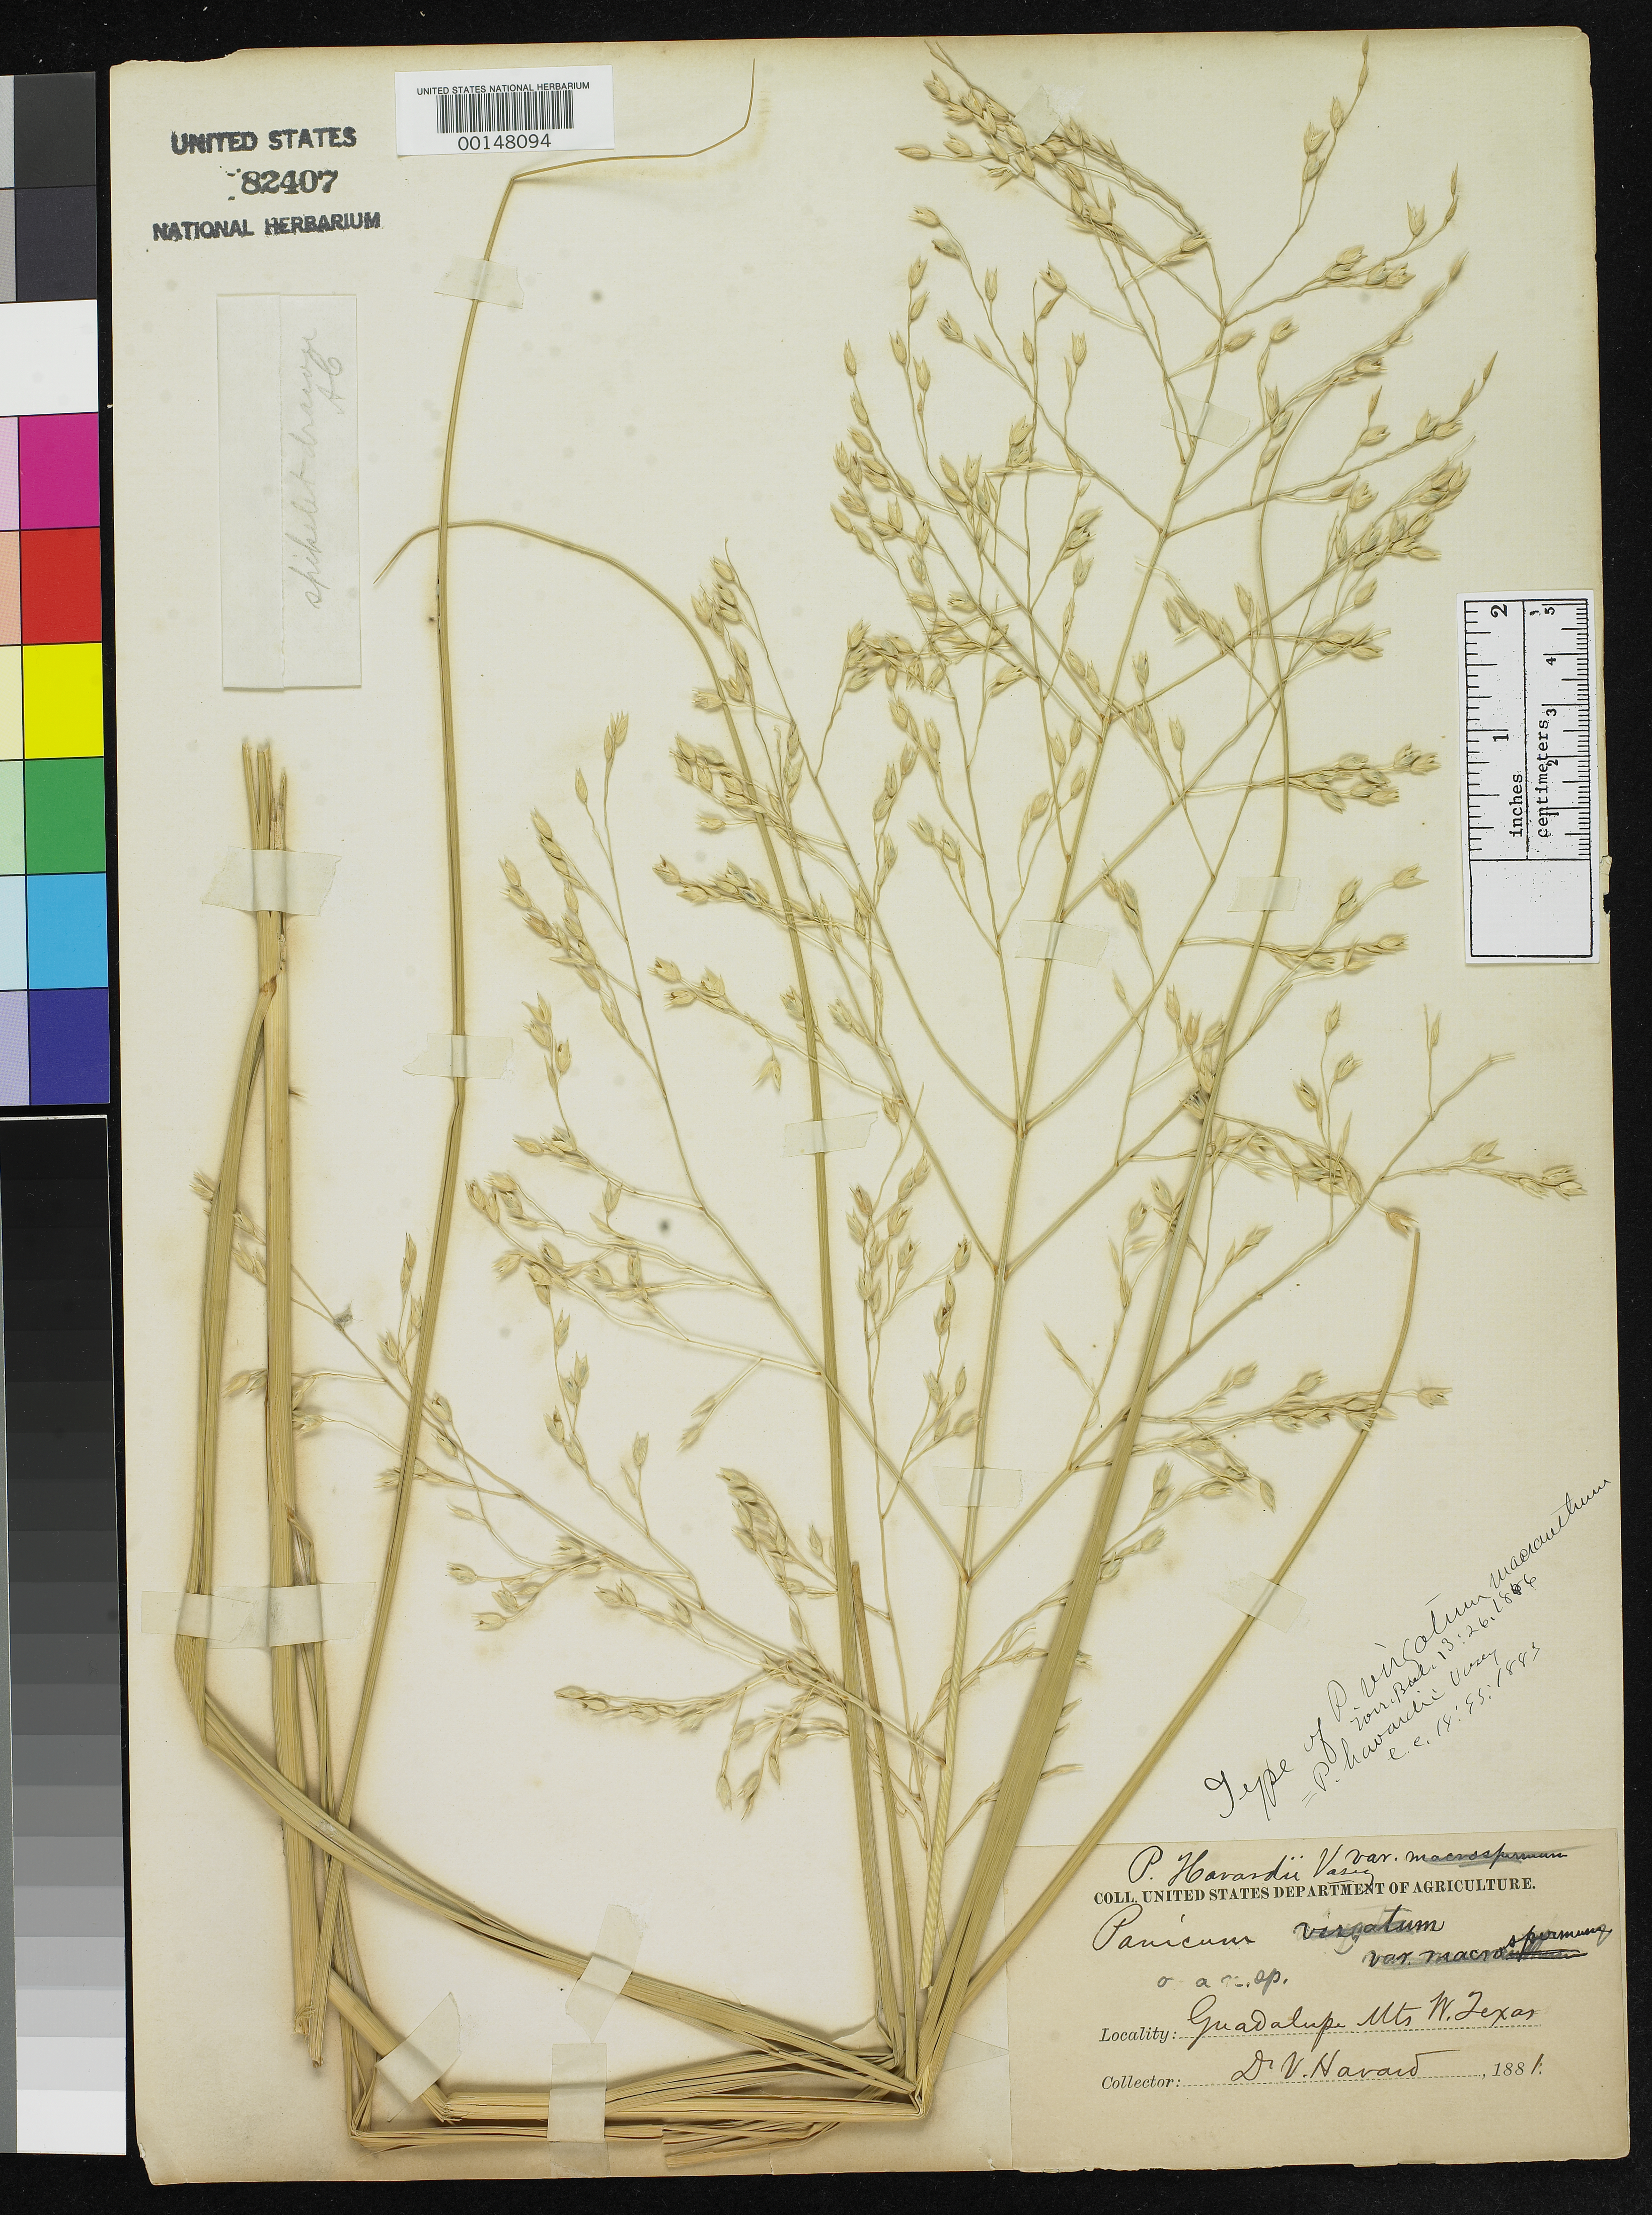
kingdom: Plantae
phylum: Tracheophyta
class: Liliopsida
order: Poales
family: Poaceae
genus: Panicum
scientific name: Panicum virgatum var. macranthum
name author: Vasey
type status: Holotype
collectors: V. Havard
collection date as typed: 1881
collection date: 1881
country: United States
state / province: Texas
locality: Guadalupe Mts.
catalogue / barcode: US 82407